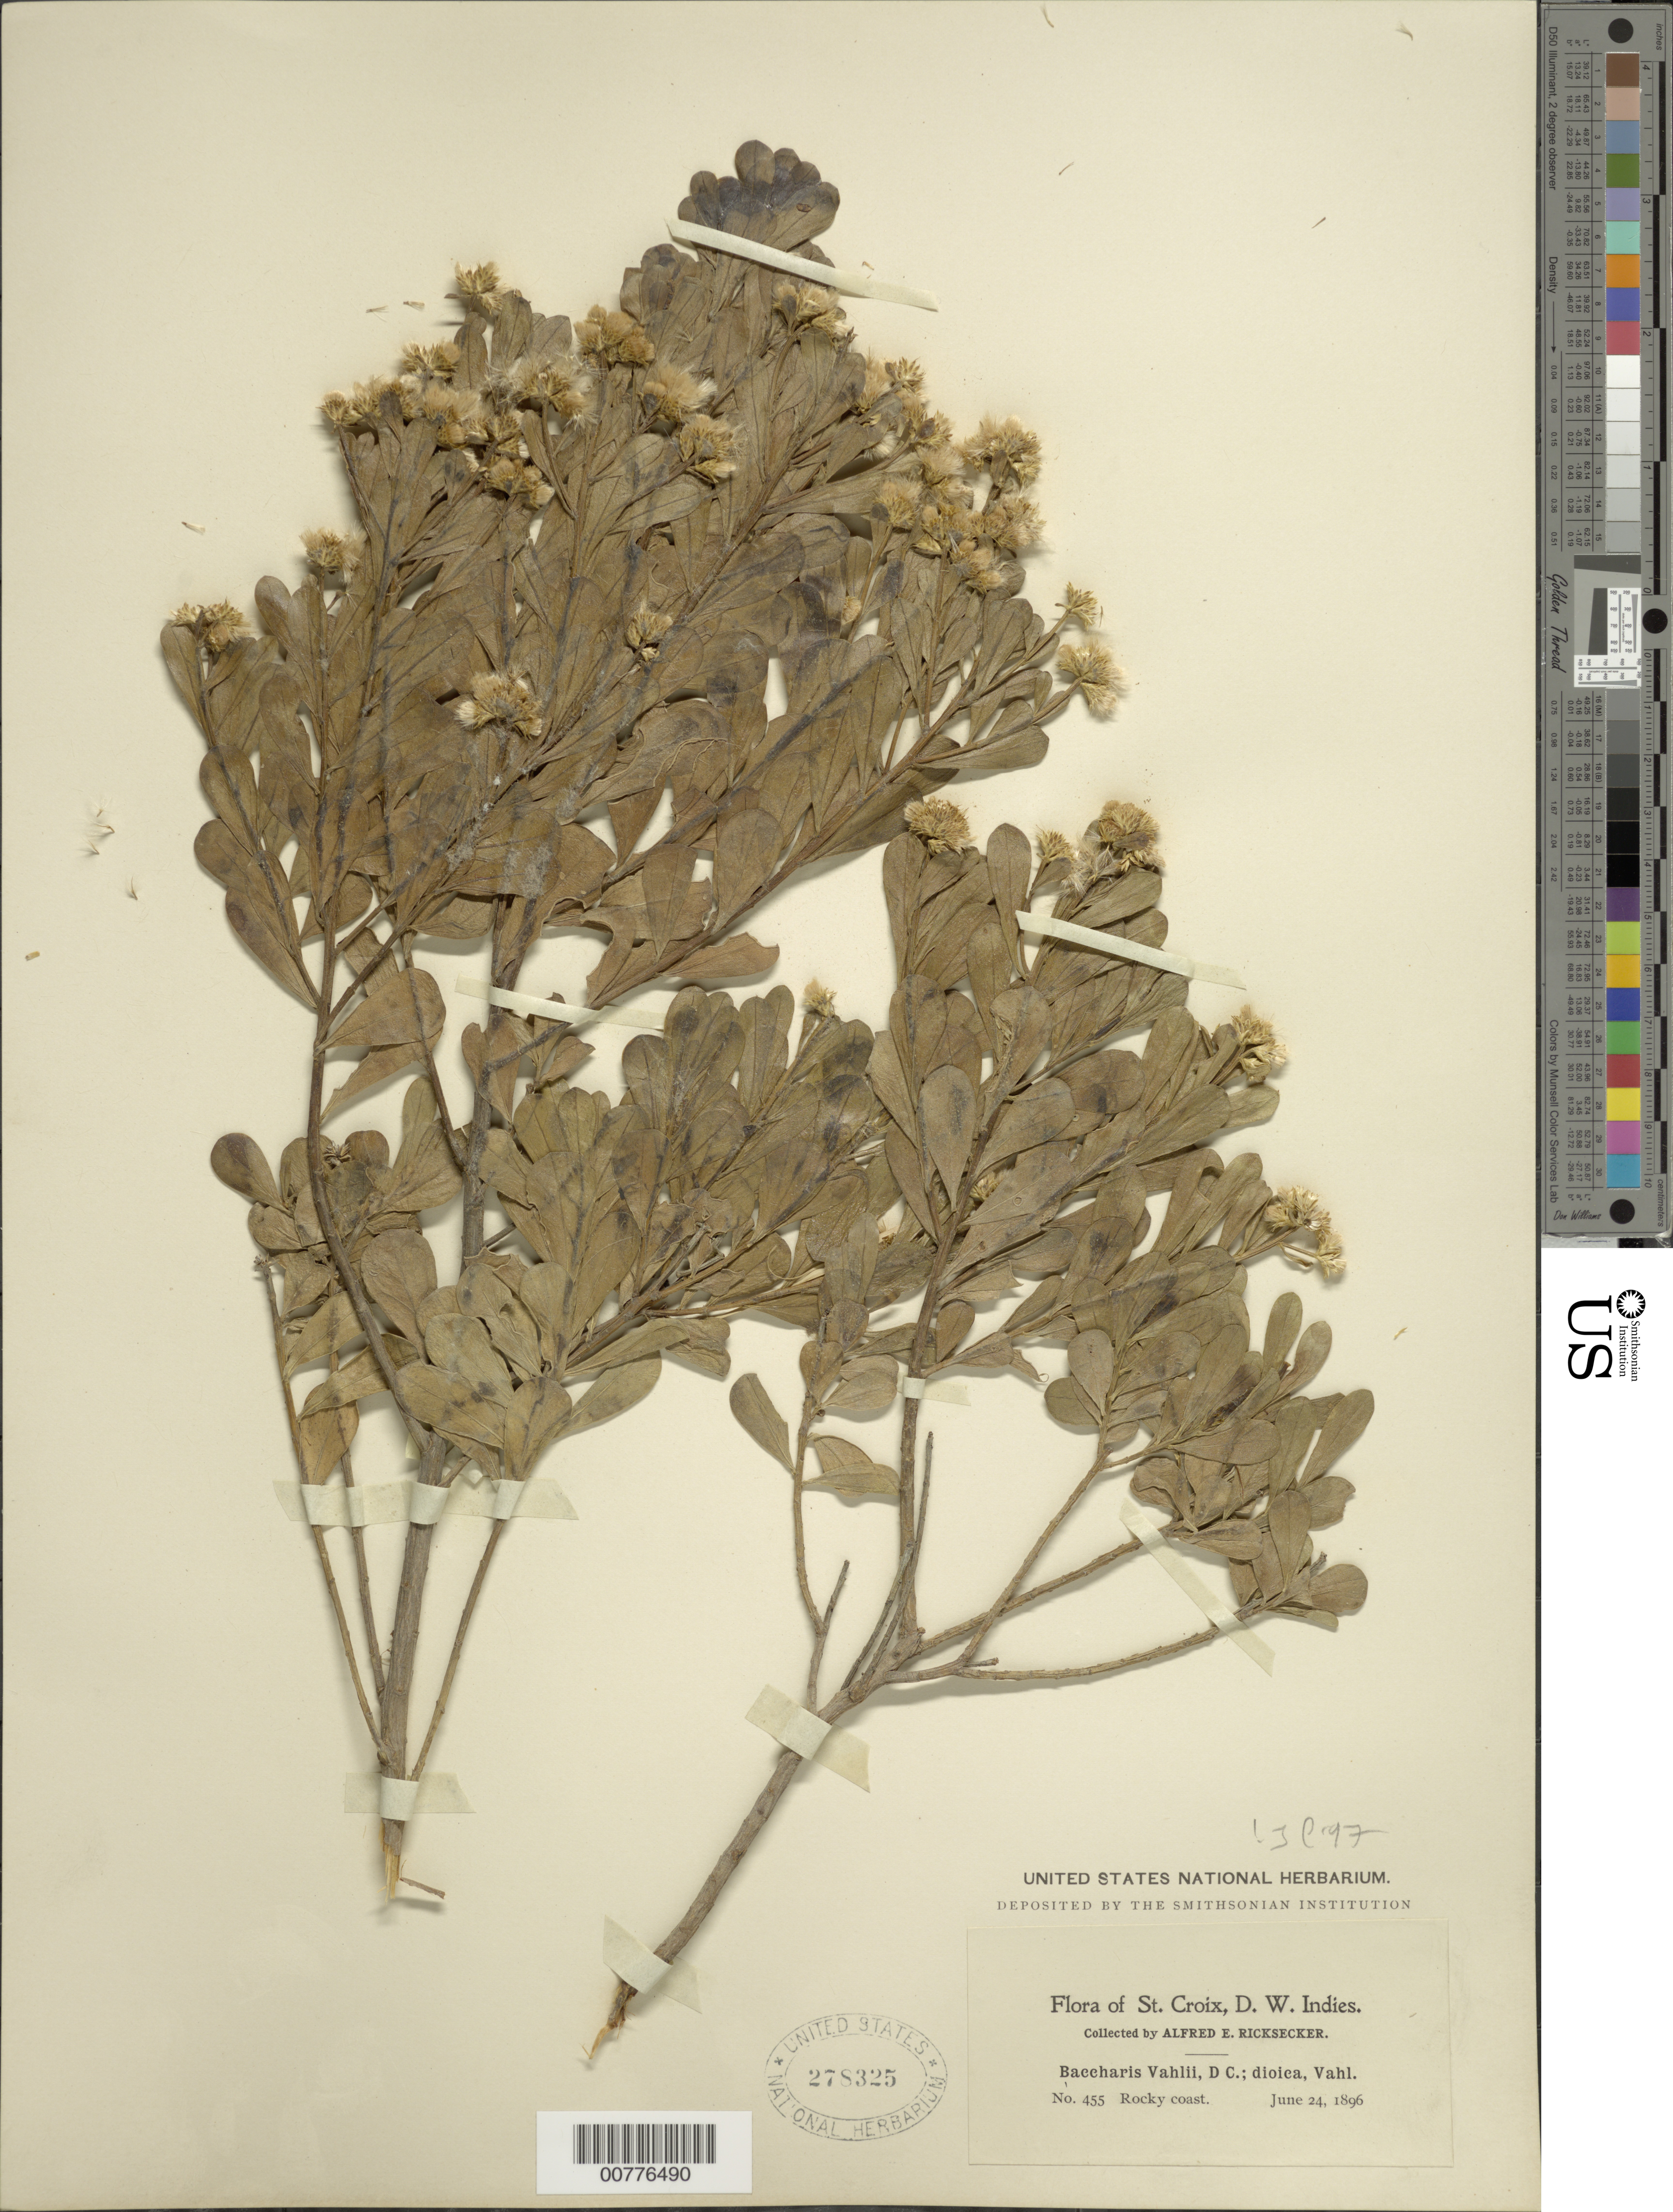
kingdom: Plantae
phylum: Tracheophyta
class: Magnoliopsida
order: Asterales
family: Asteraceae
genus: Baccharis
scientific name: Baccharis dioica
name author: Vahl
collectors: A. E. Ricksecker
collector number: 455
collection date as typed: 24 Jun 1896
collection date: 1896-06-24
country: U.S. Virgin Islands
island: St. Croix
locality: Rocky coast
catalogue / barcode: US 278325